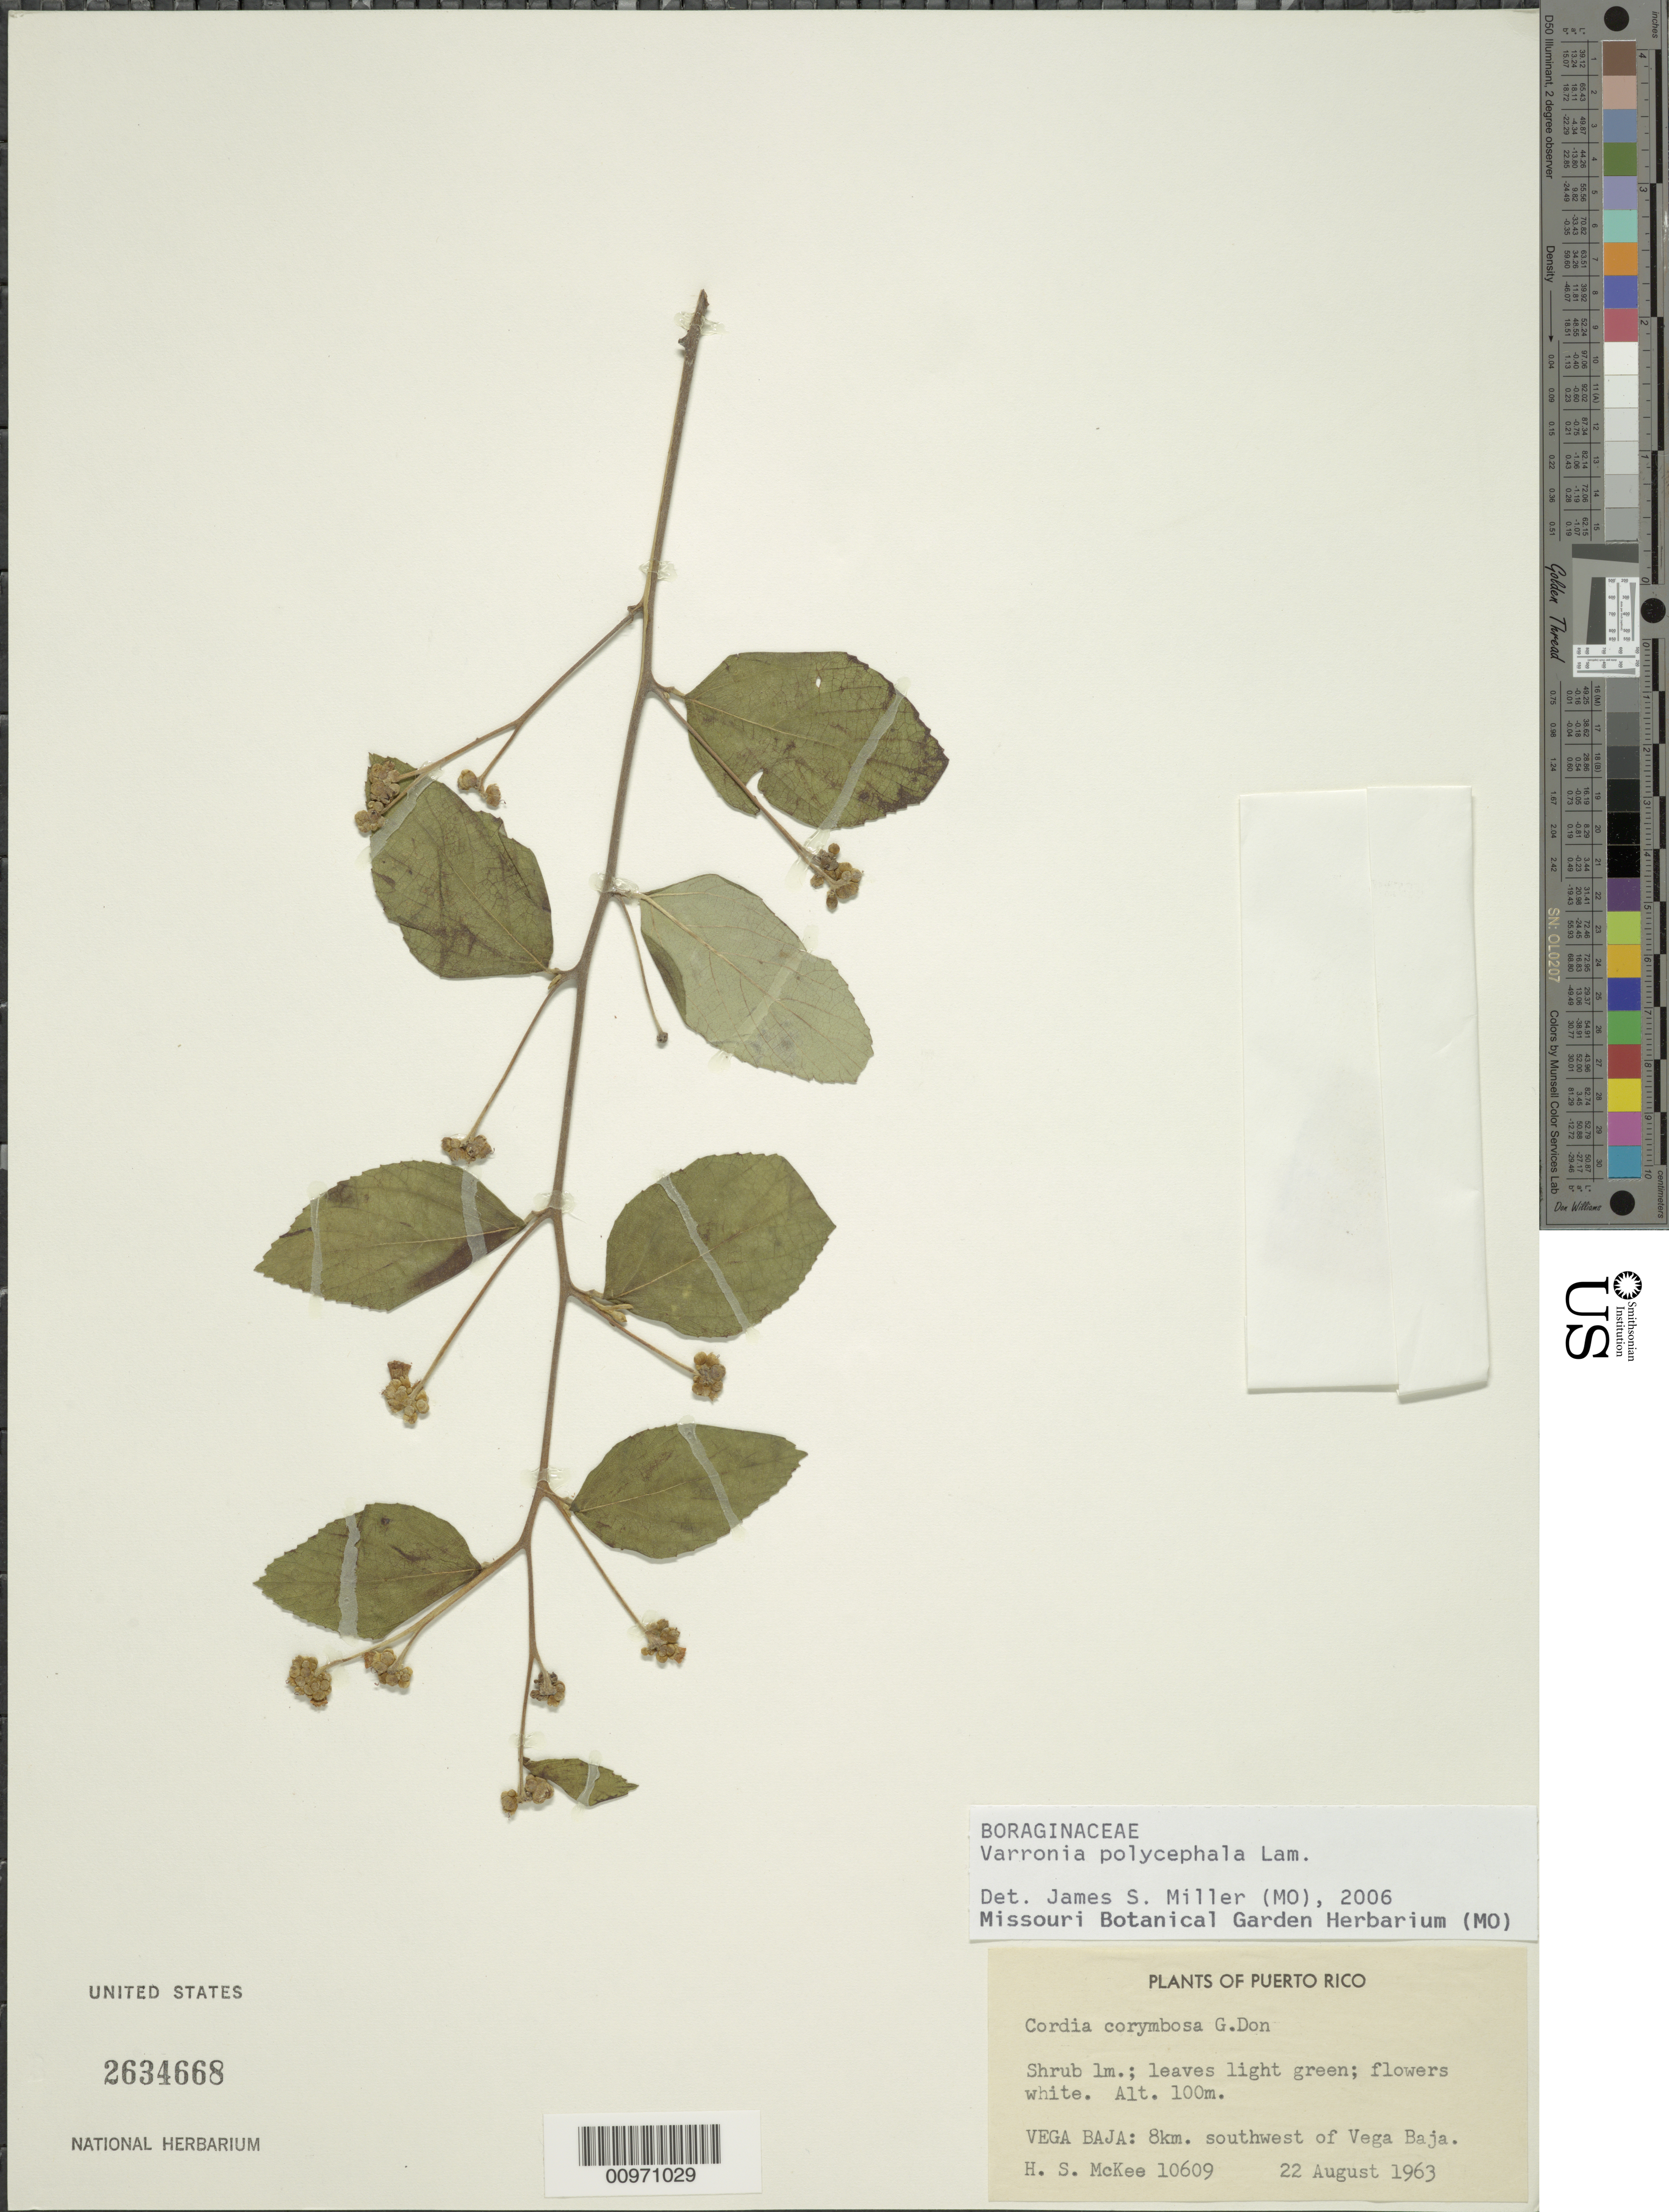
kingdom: Plantae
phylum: Tracheophyta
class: Magnoliopsida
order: Boraginales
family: Cordiaceae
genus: Varronia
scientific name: Varronia polycephala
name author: Lam.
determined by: Miller, James S., (MO), Missouri Botanical Garden (UNITED STATES)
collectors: H. S. McKee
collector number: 10609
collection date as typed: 22 Aug 1963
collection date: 1963-08-22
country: Puerto Rico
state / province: Vega Baja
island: Puerto Rico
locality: Vega Baja, 8 km southwest of Vega Baja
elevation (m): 100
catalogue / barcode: US 2634668